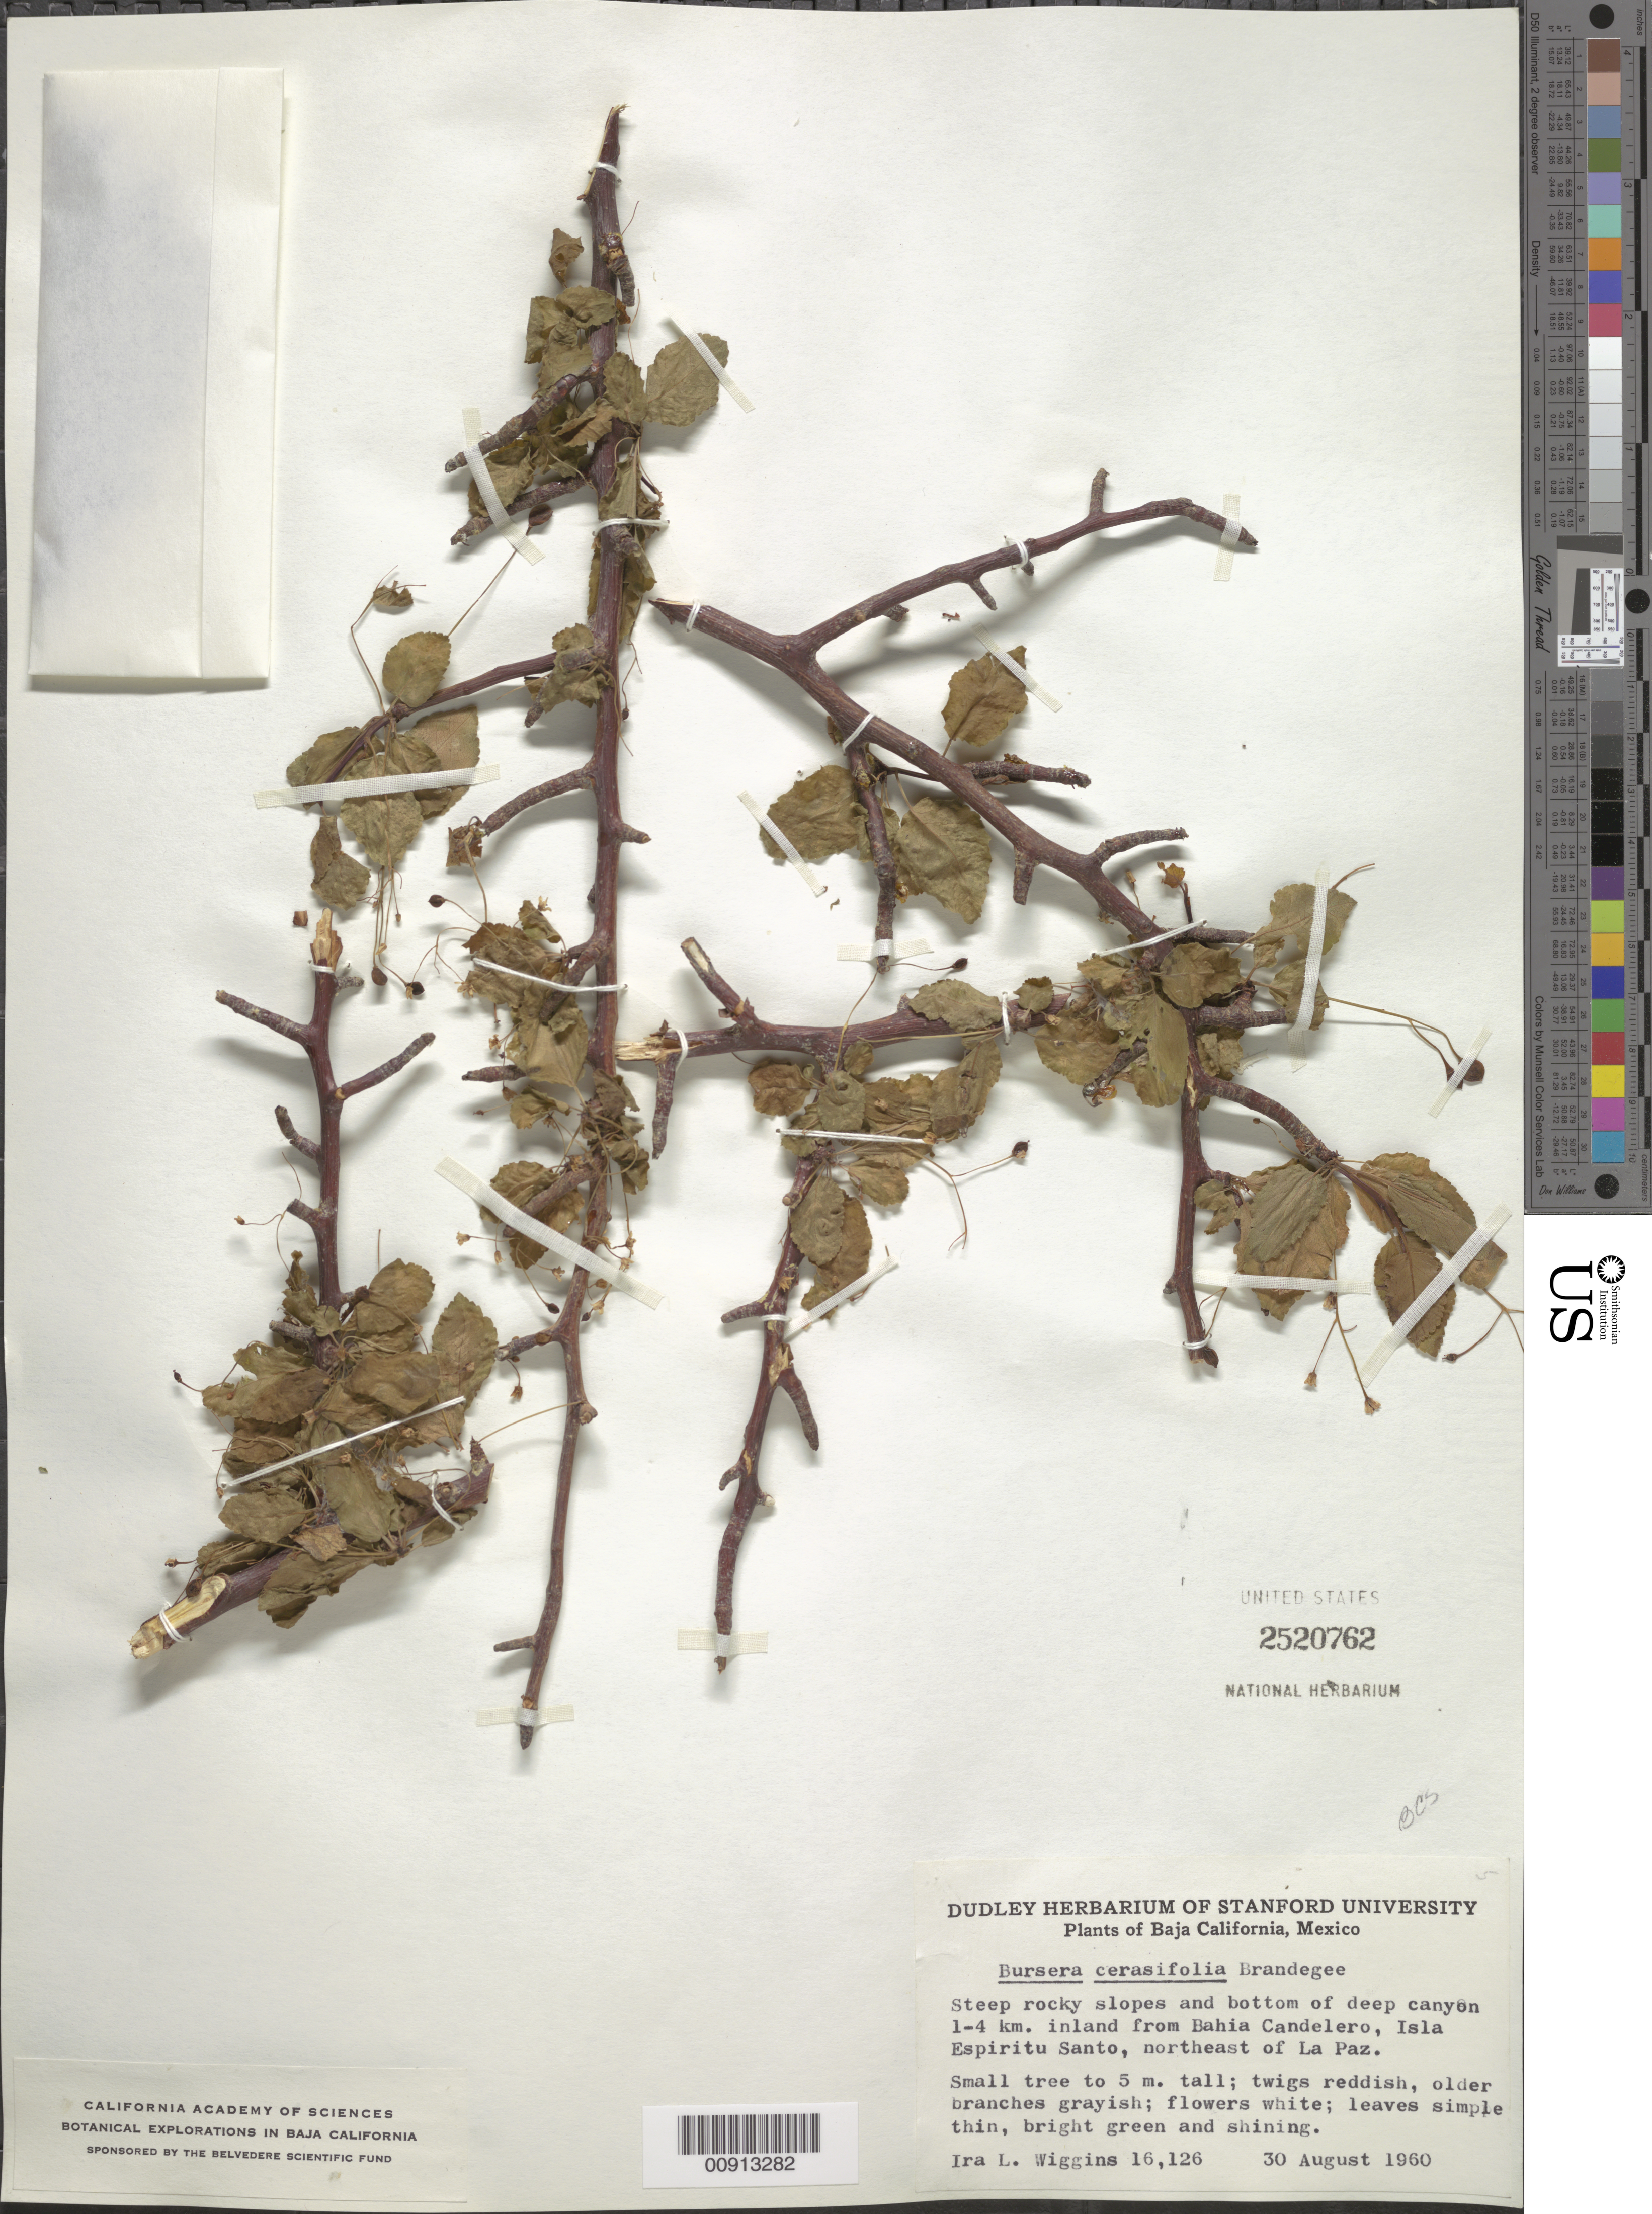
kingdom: Plantae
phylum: Tracheophyta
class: Magnoliopsida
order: Sapindales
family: Burseraceae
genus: Bursera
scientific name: Bursera cerasifolia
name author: Brandegee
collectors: I. L. Wiggins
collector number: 16126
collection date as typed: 30 Aug 1960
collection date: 1960-08-30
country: Mexico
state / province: Baja California Sur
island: Espiritu Santo I.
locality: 1-4 km. inland from Bahía Candelero, Isla Espíritu Santo, northeast of La Paz.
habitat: Steep rocky slopes and bottom of deep canyon.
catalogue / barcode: US 2520762